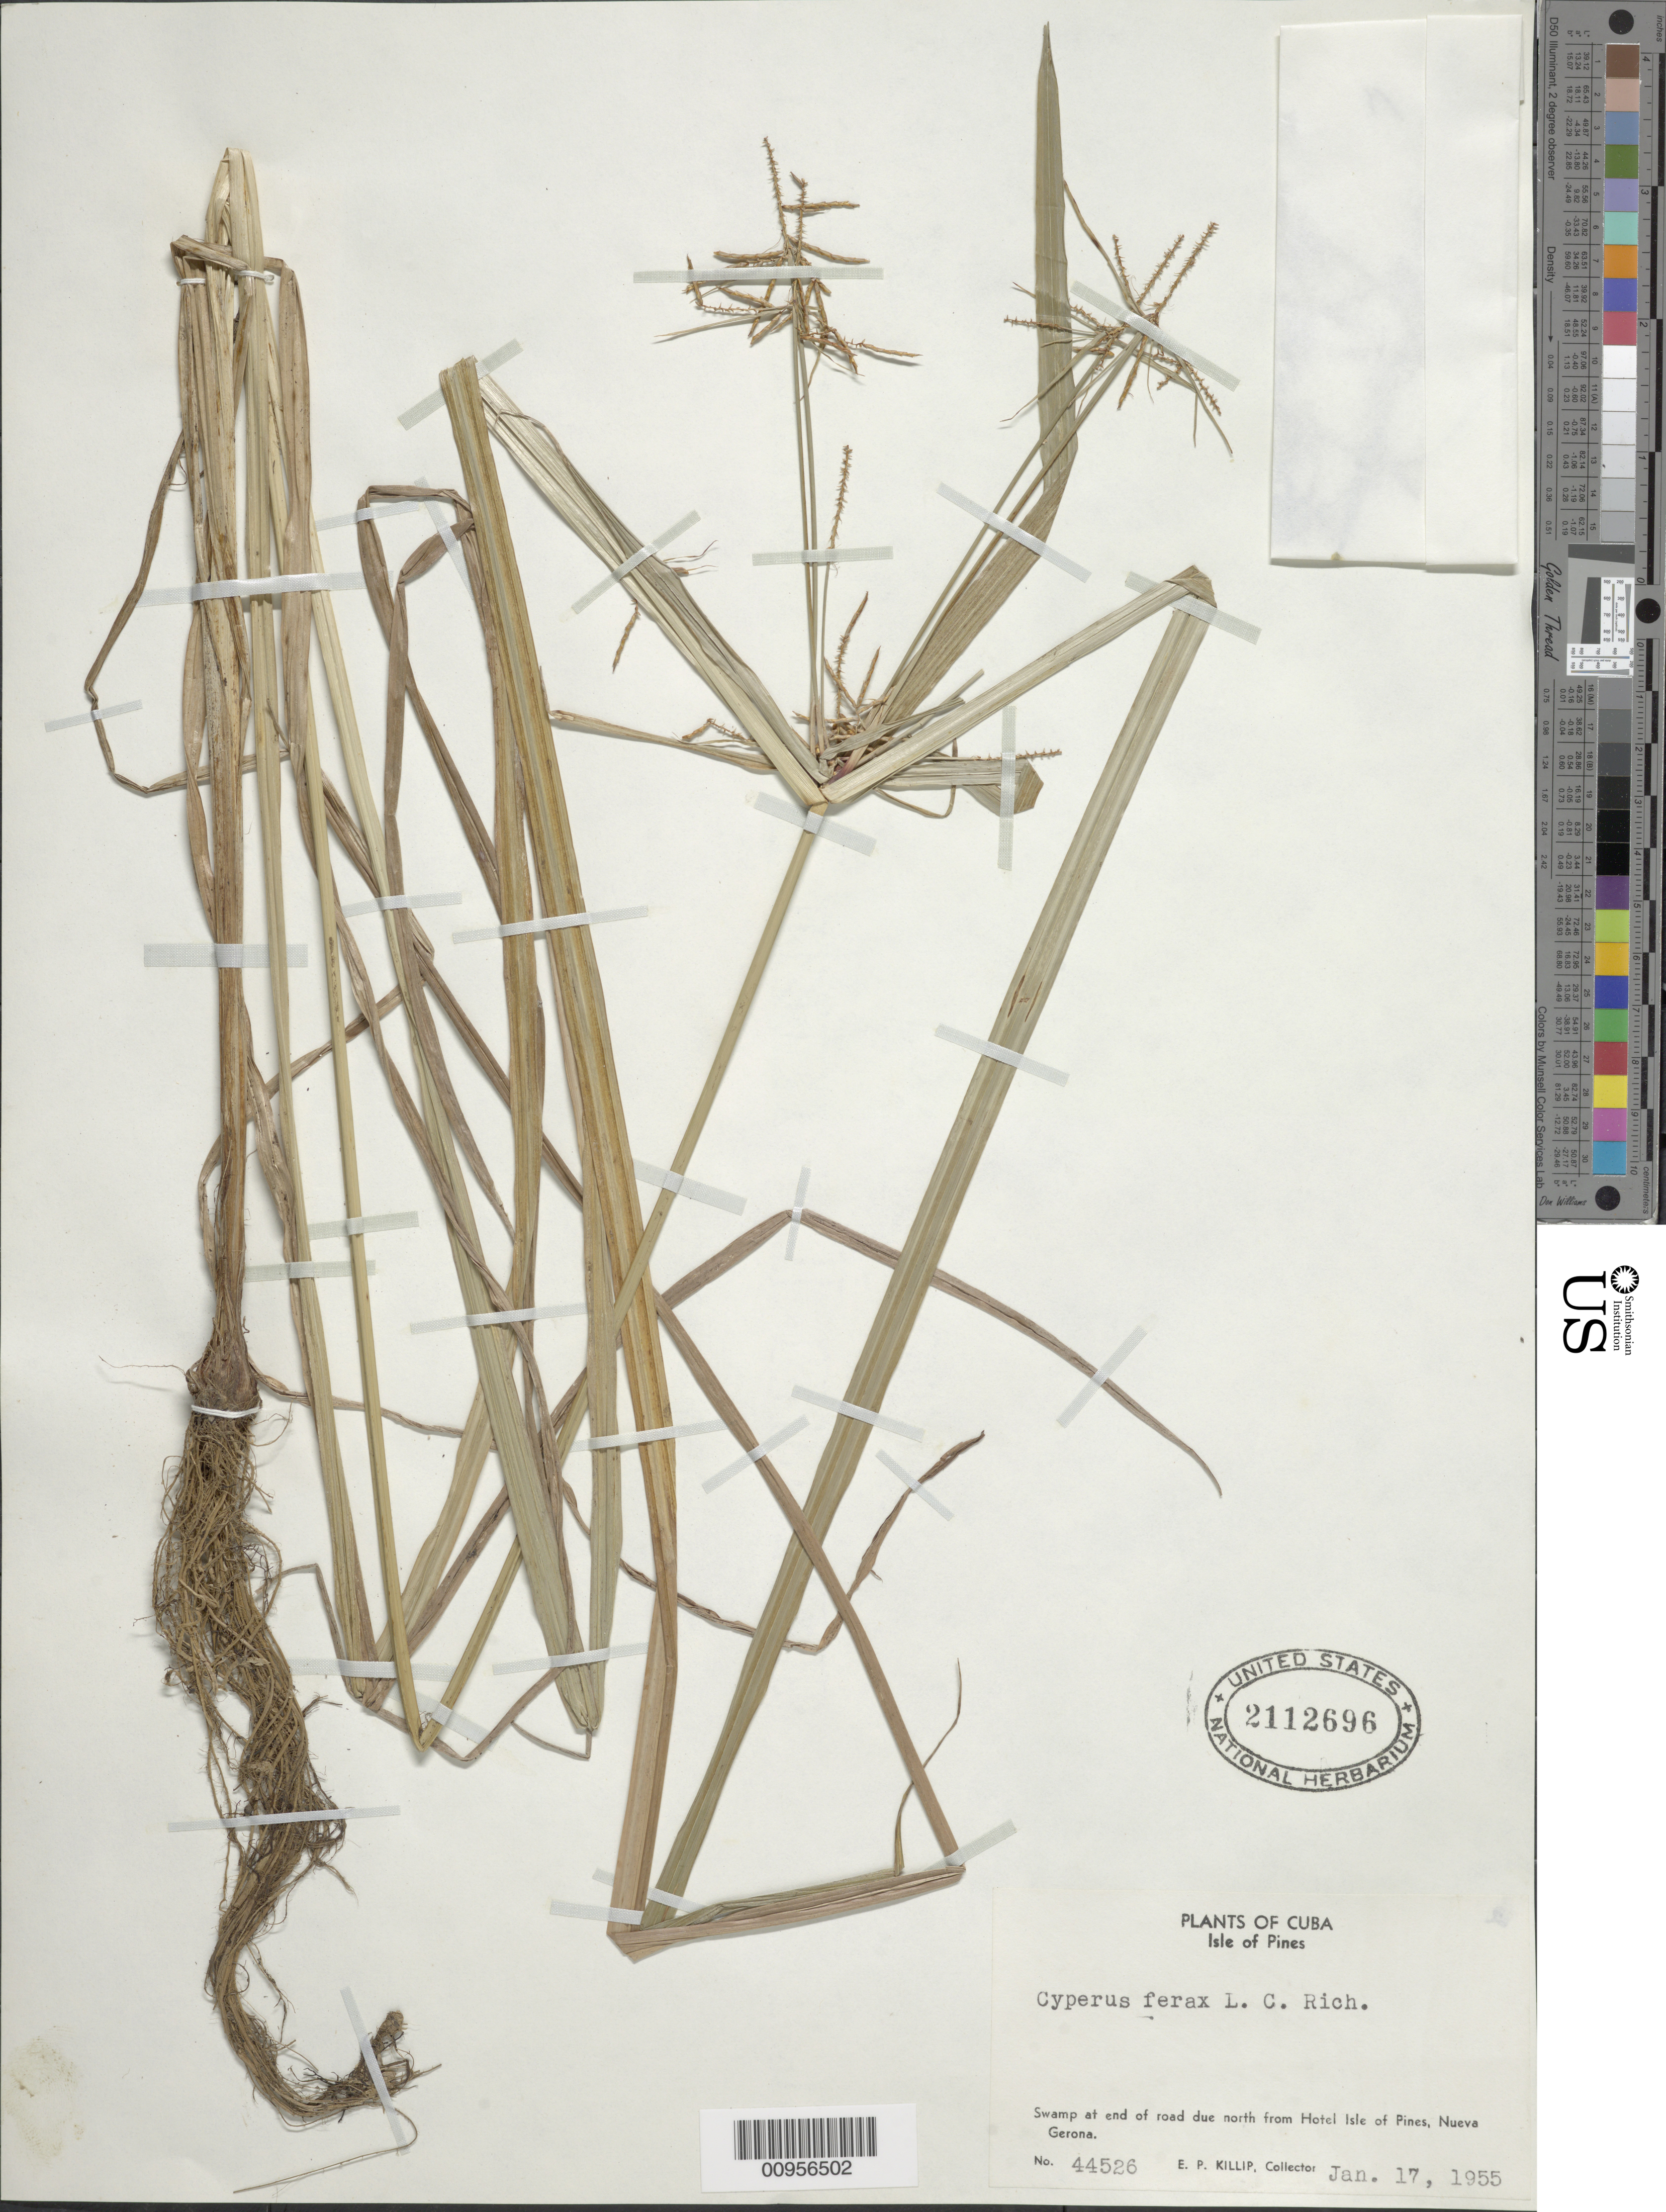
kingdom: Plantae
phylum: Tracheophyta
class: Liliopsida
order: Poales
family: Cyperaceae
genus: Cyperus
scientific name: Cyperus odoratus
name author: L.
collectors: E. P. Killip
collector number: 44526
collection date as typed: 17 Jan 1955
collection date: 1955-01-17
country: Cuba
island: Isla de la Juventud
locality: Swamp at end of road due north from Hotel Isle of Pines, Nueva Gerona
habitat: Swamp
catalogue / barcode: US 2112696